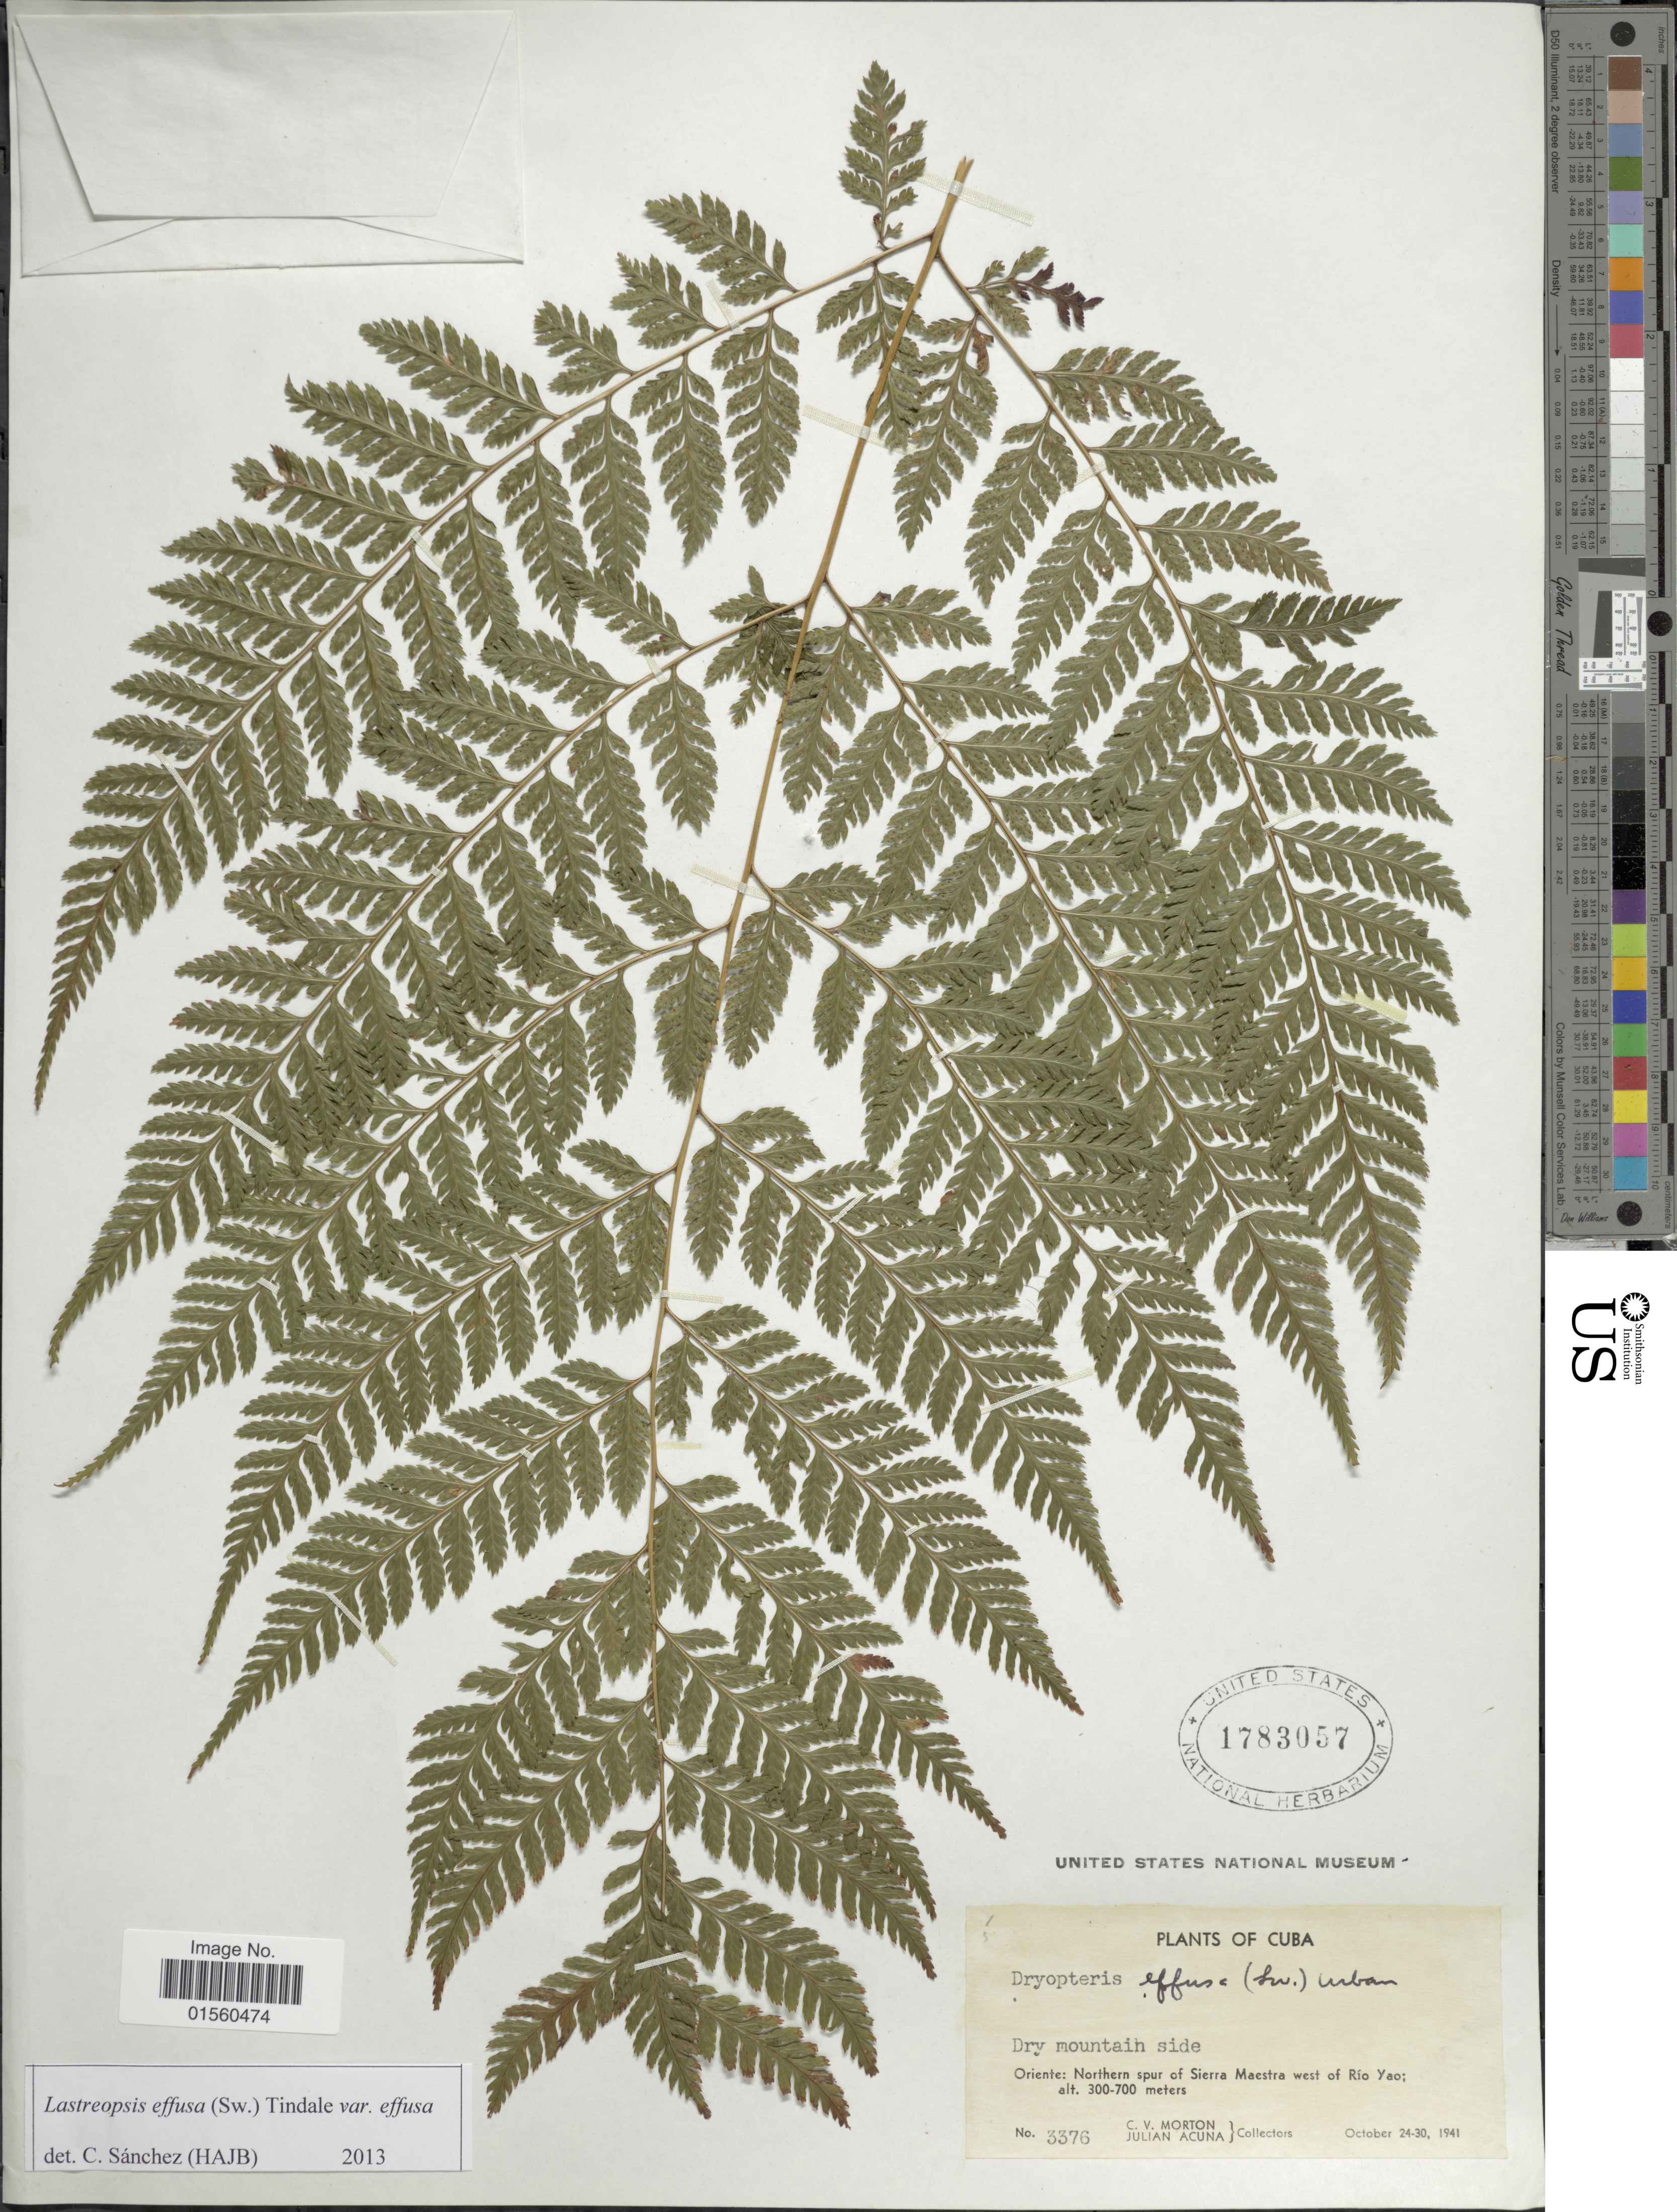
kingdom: Plantae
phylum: Tracheophyta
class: Polypodiopsida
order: Polypodiales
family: Dryopteridaceae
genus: Parapolystichum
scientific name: Parapolystichum effusum var. effusum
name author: (Sw.) Ching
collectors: C. V. Morton & J. B. Acuña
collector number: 3376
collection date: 1941-10-24/1941-10-30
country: Cuba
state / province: Oriente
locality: Oriente: Northern spur of Sierra Maestra west of Rio Yao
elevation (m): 300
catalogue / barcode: US 1783057